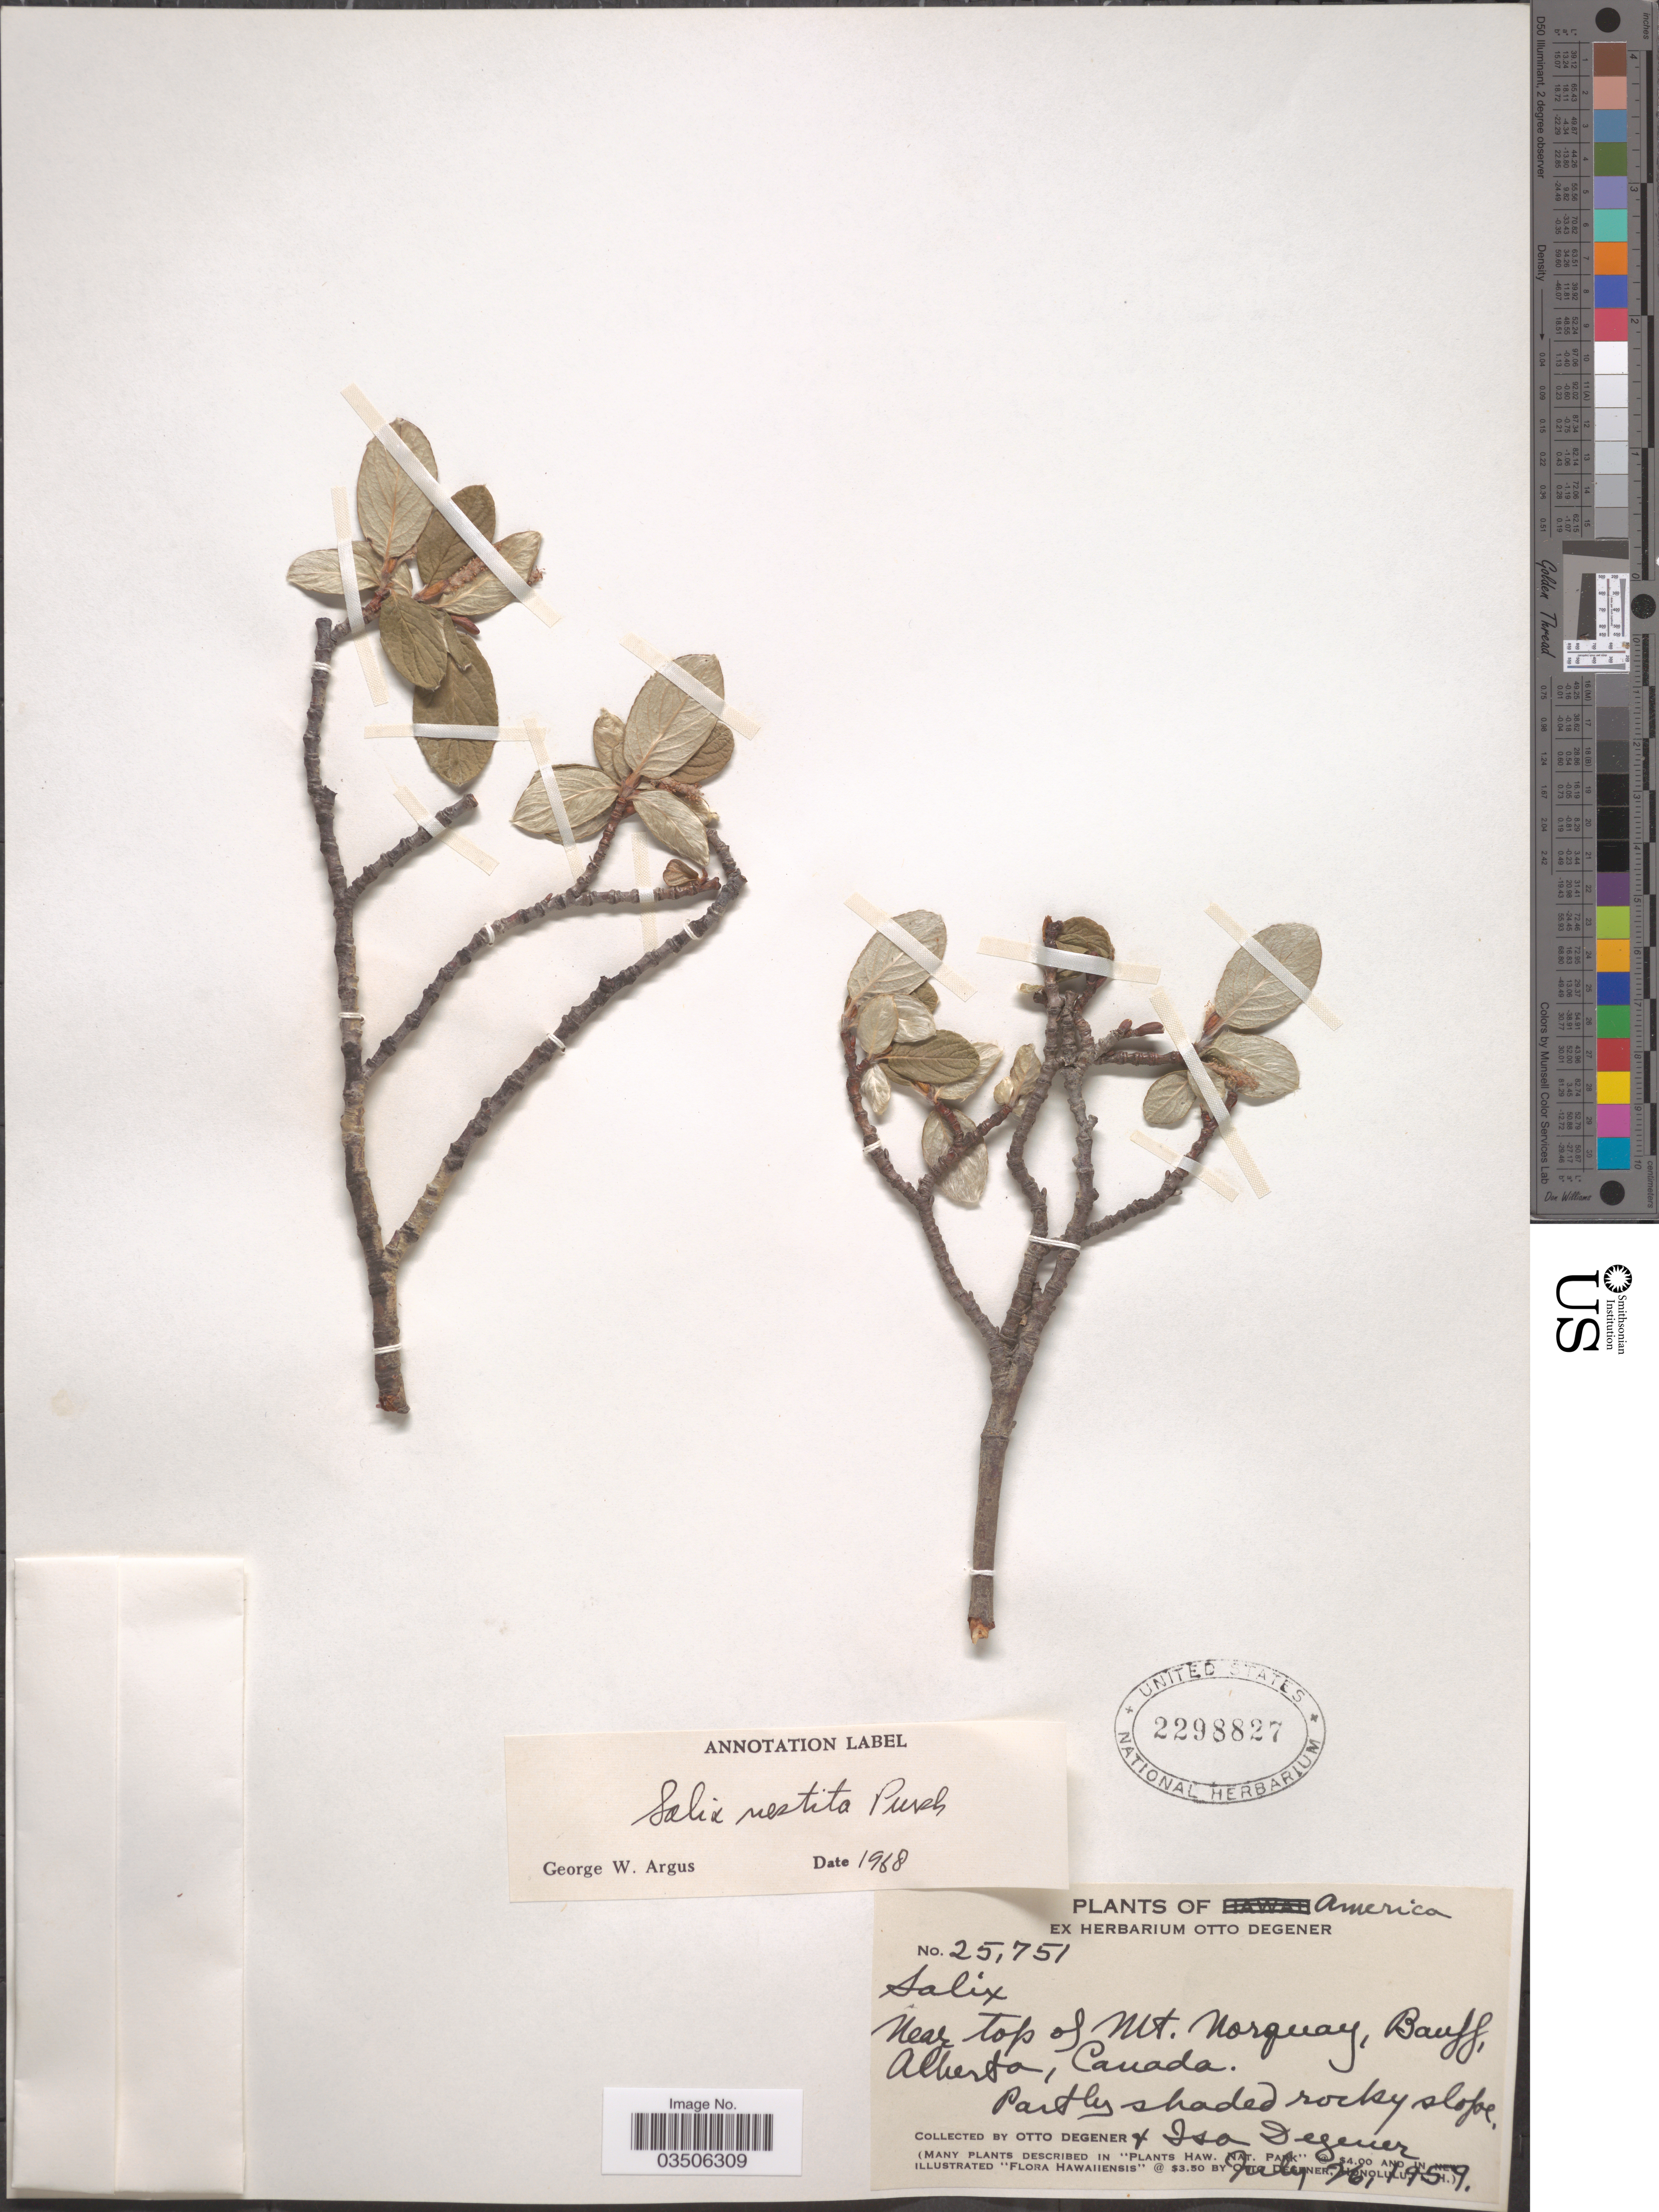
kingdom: Plantae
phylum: Tracheophyta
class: Magnoliopsida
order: Malpighiales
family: Salicaceae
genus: Salix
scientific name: Salix vestita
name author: Pursh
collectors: O. Degener & I. Degener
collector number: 25751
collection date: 1959-07-26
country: Canada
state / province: Alberta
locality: America. Near top of Mt. Norquay, Banff.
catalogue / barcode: US 2298827